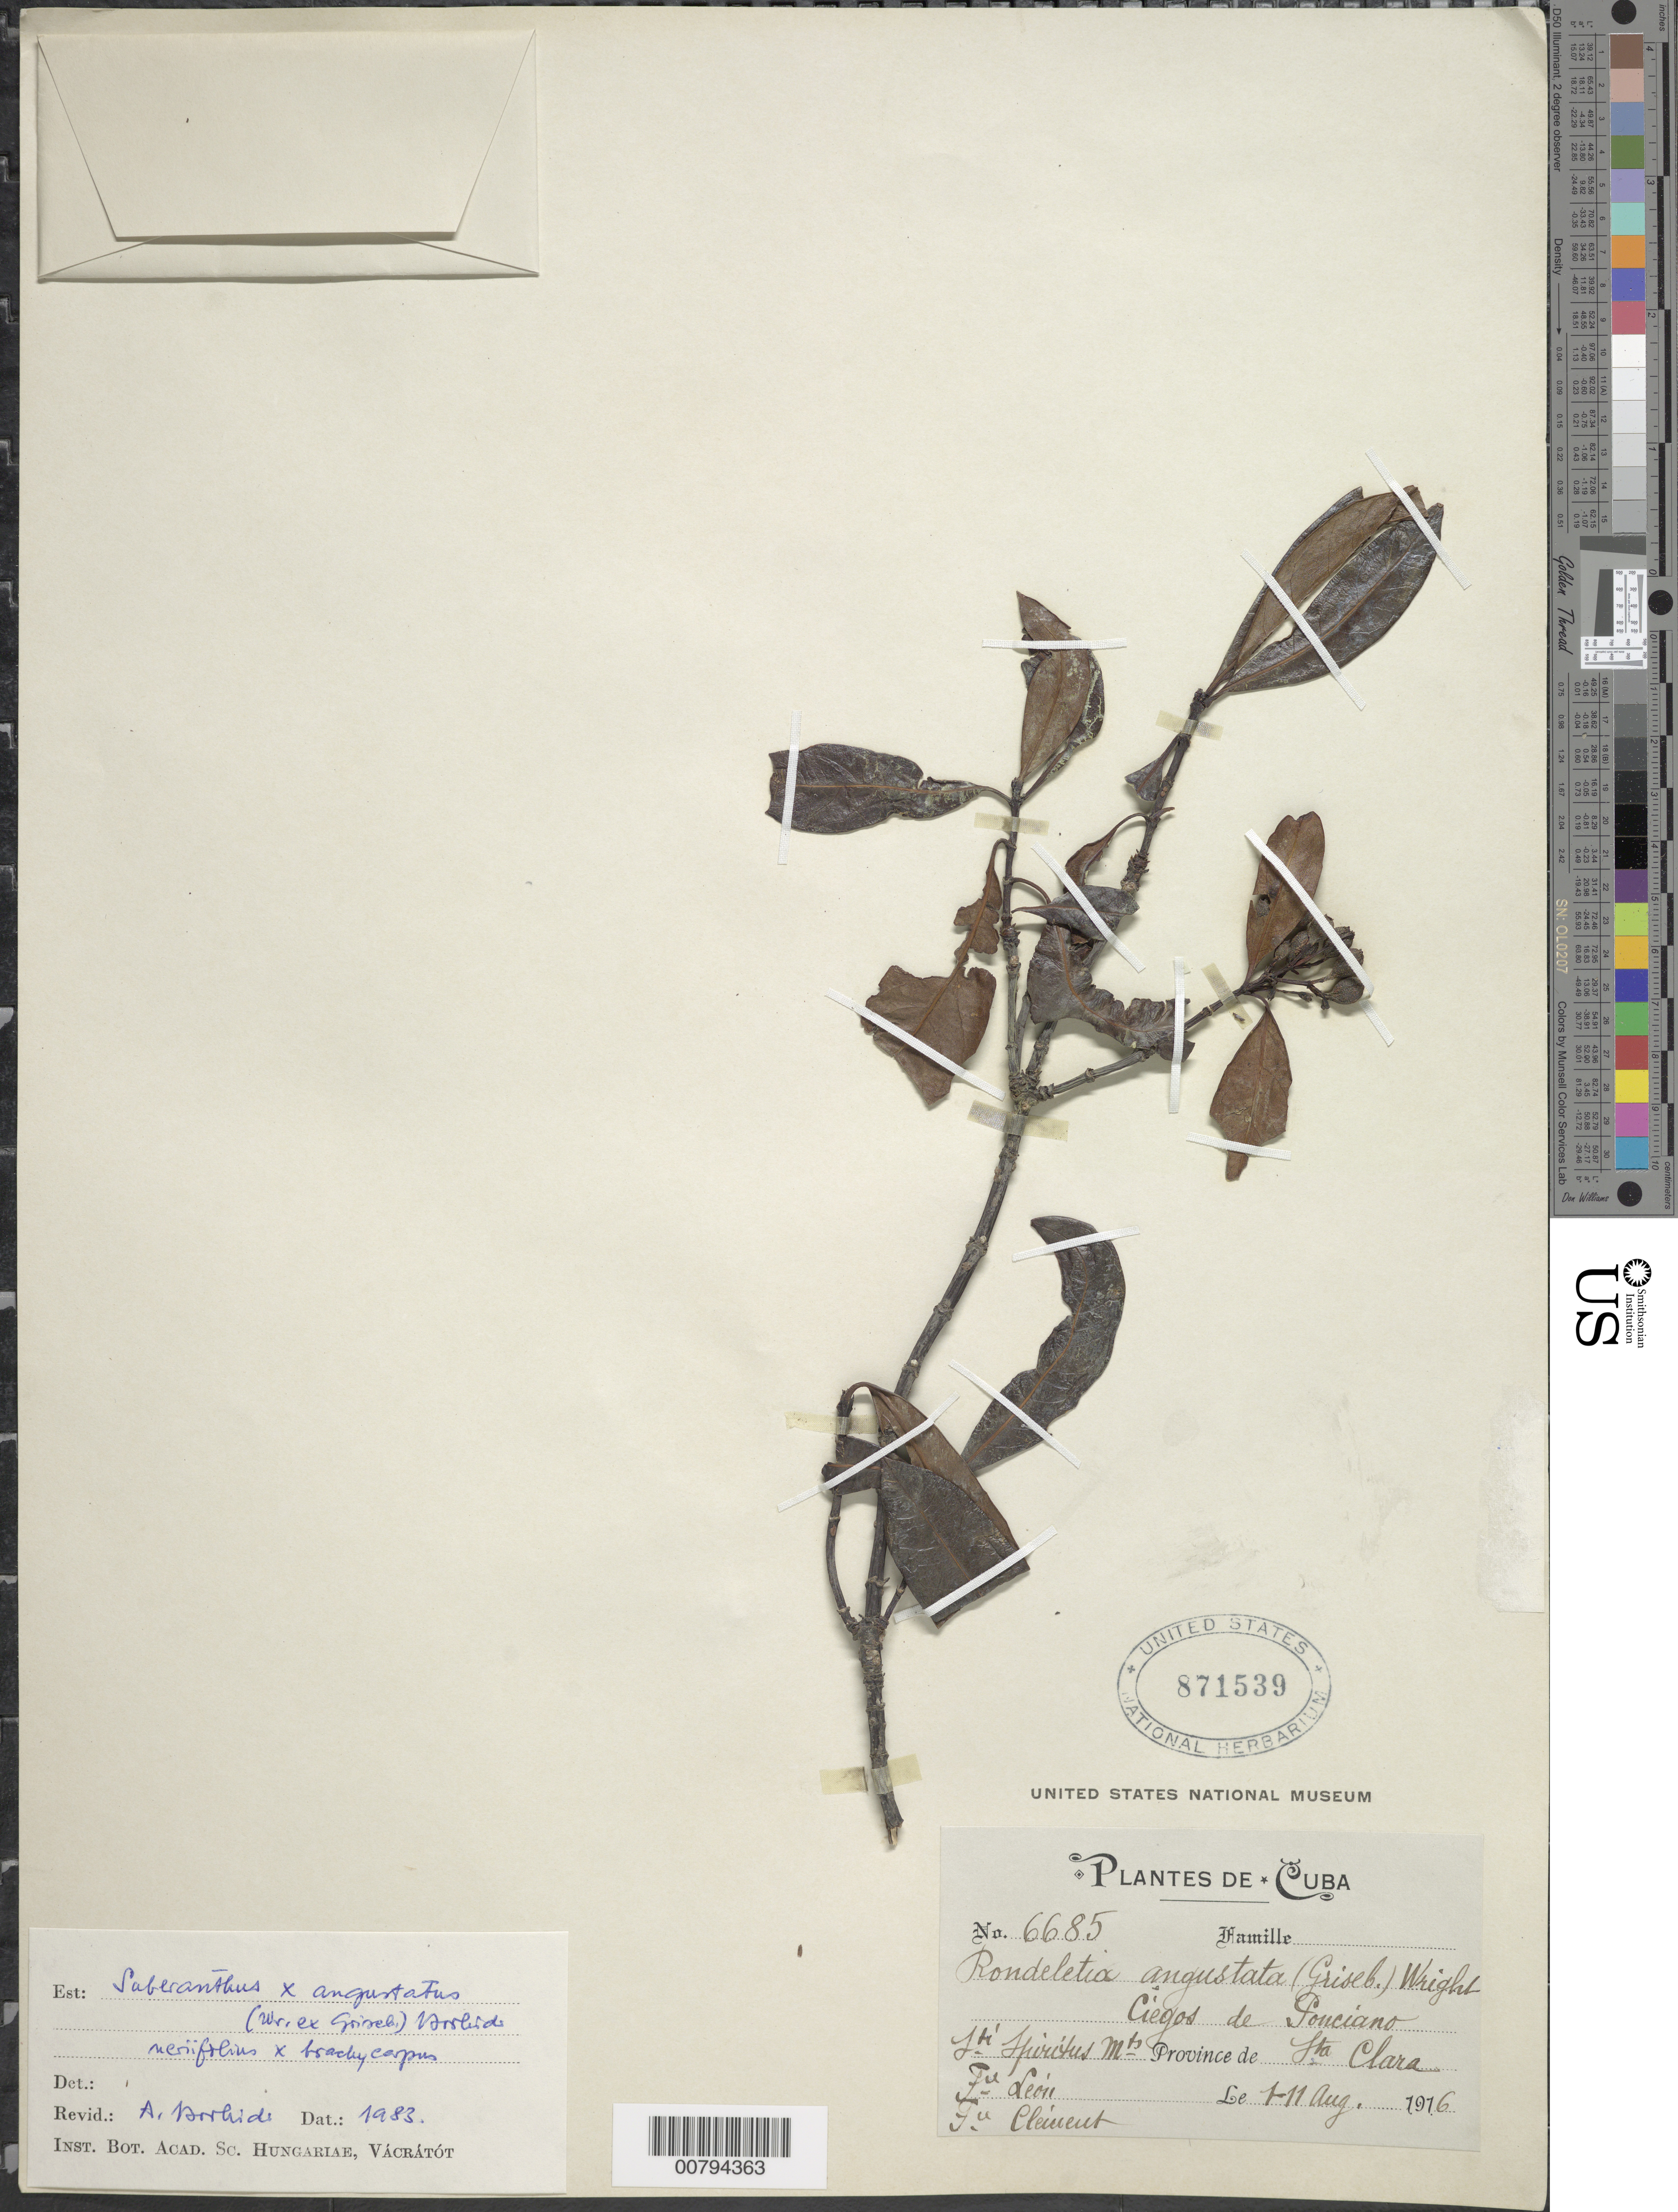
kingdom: Plantae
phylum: Tracheophyta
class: Magnoliopsida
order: Gentianales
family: Rubiaceae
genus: Suberanthus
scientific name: Suberanthus angustatus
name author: (C. Wright ex Griseb.) Borhidi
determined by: Borhidi, Attila L.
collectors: Bro. León & Bro. Clemente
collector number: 6685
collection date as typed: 01 Aug 1916 to 11 Aug 1916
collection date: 1916-08-01/1916-08-11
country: Cuba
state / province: Las Villas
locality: Ciegos de Ponciano, Ste. Spiritus Mts.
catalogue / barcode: US 871539